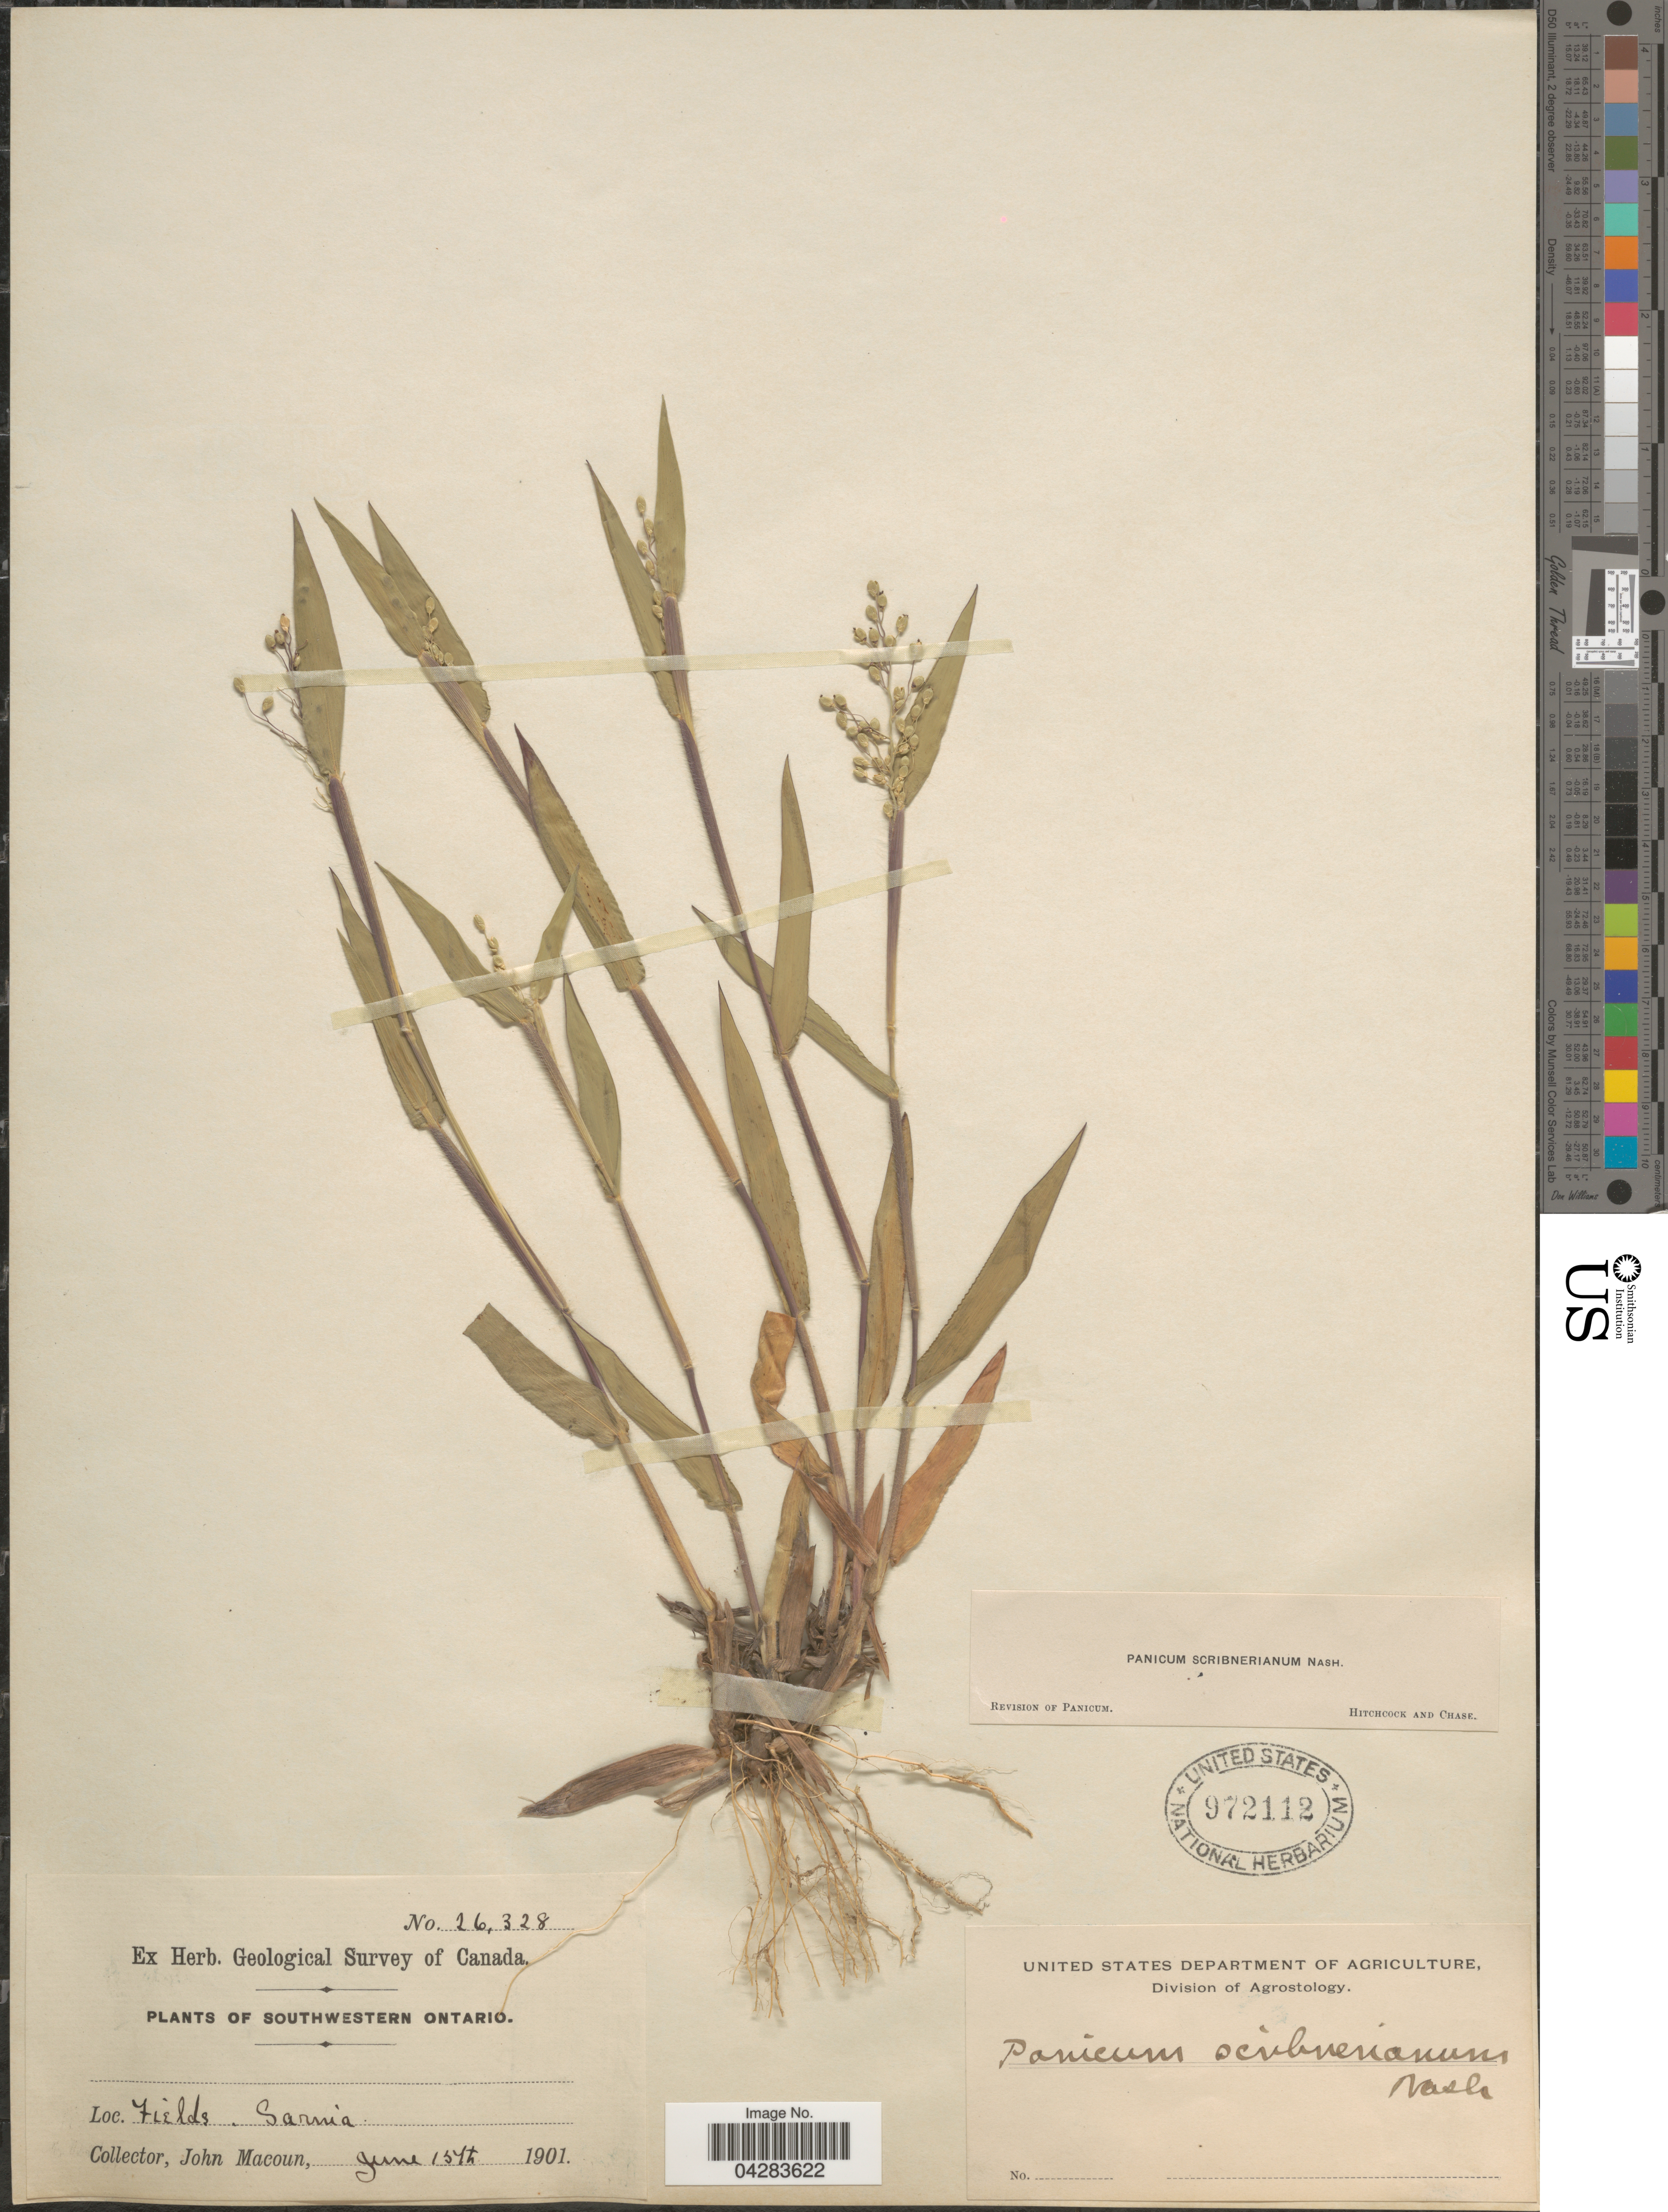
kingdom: Plantae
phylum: Tracheophyta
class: Liliopsida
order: Poales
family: Poaceae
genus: Dichanthelium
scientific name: Dichanthelium oligosanthes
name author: (Schult.) Gould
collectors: J. Macoun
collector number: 26328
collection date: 1901-06-15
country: Canada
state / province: Ontario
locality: Geological Survey of Canada. Southwestern Ontario. Fields. Sarnia.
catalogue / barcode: US 972112